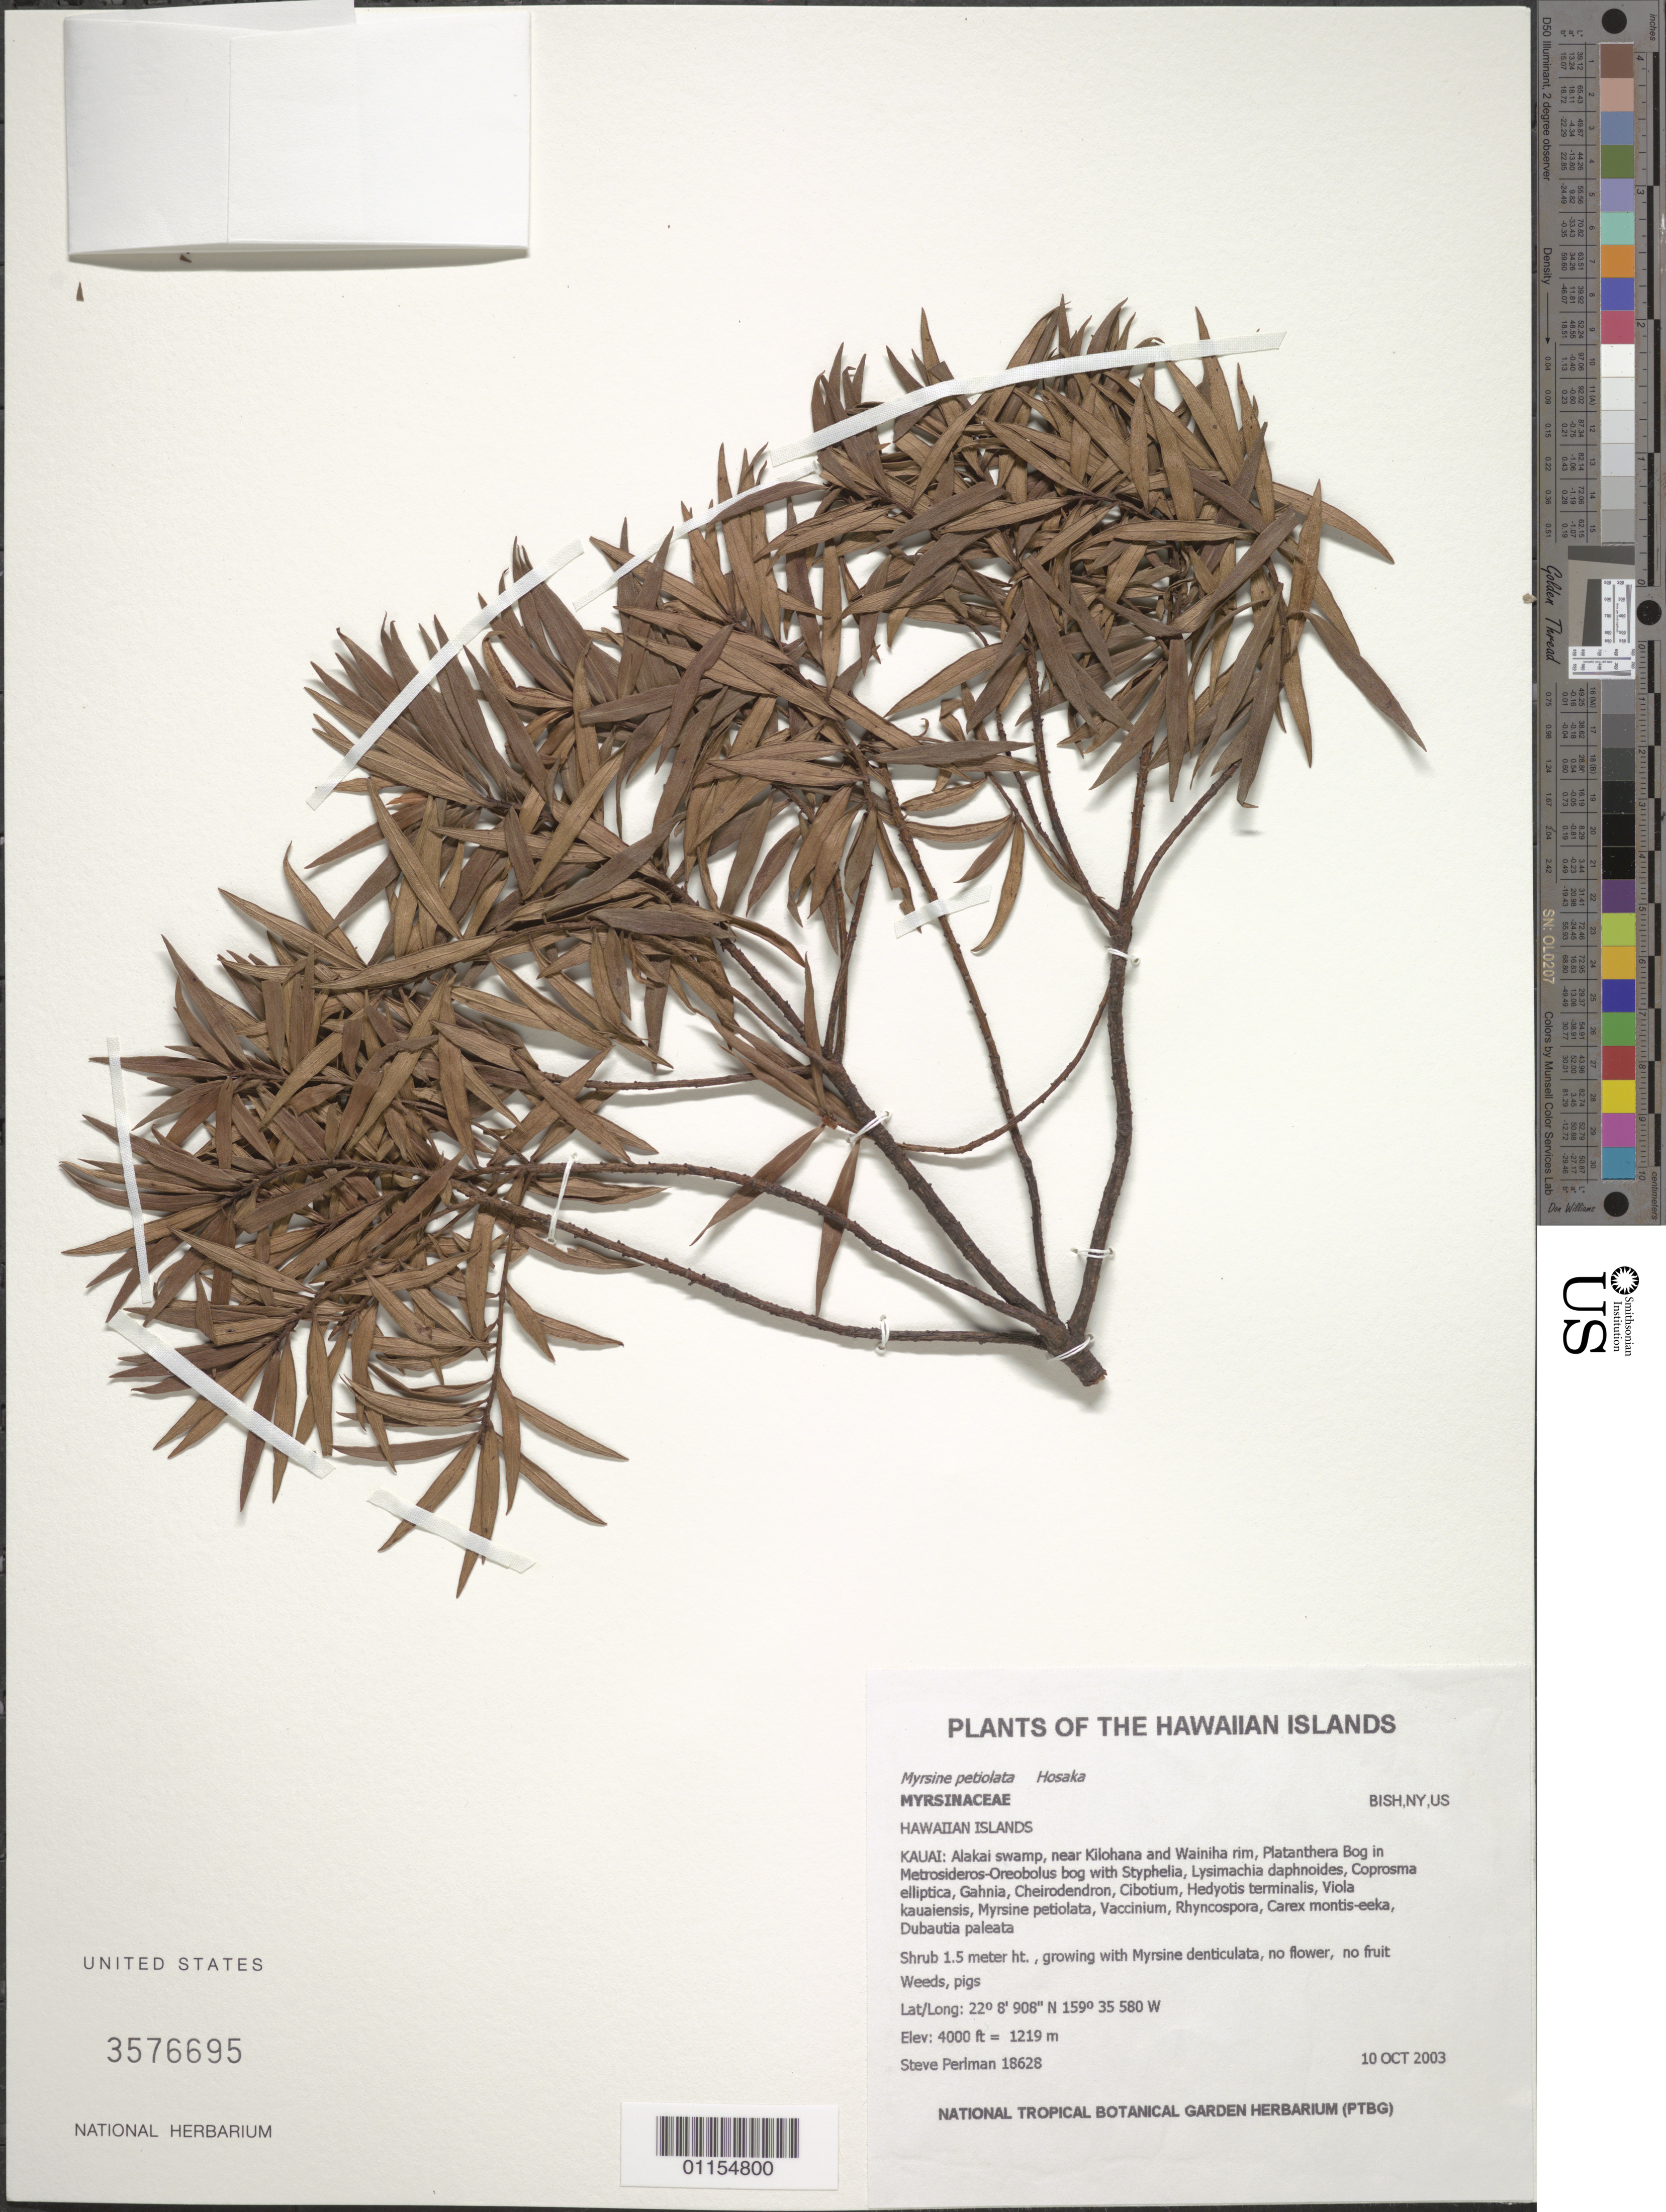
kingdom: Plantae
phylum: Tracheophyta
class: Magnoliopsida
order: Ericales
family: Primulaceae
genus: Myrsine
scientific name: Myrsine petiolata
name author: Hosaka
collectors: S. P. Perlman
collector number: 18628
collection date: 2003-10-10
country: United States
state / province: Hawaii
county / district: Kauai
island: Kaua'i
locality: Alakai Swamp, near Kilohana and Wainiha rim.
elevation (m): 1219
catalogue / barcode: US 3576695